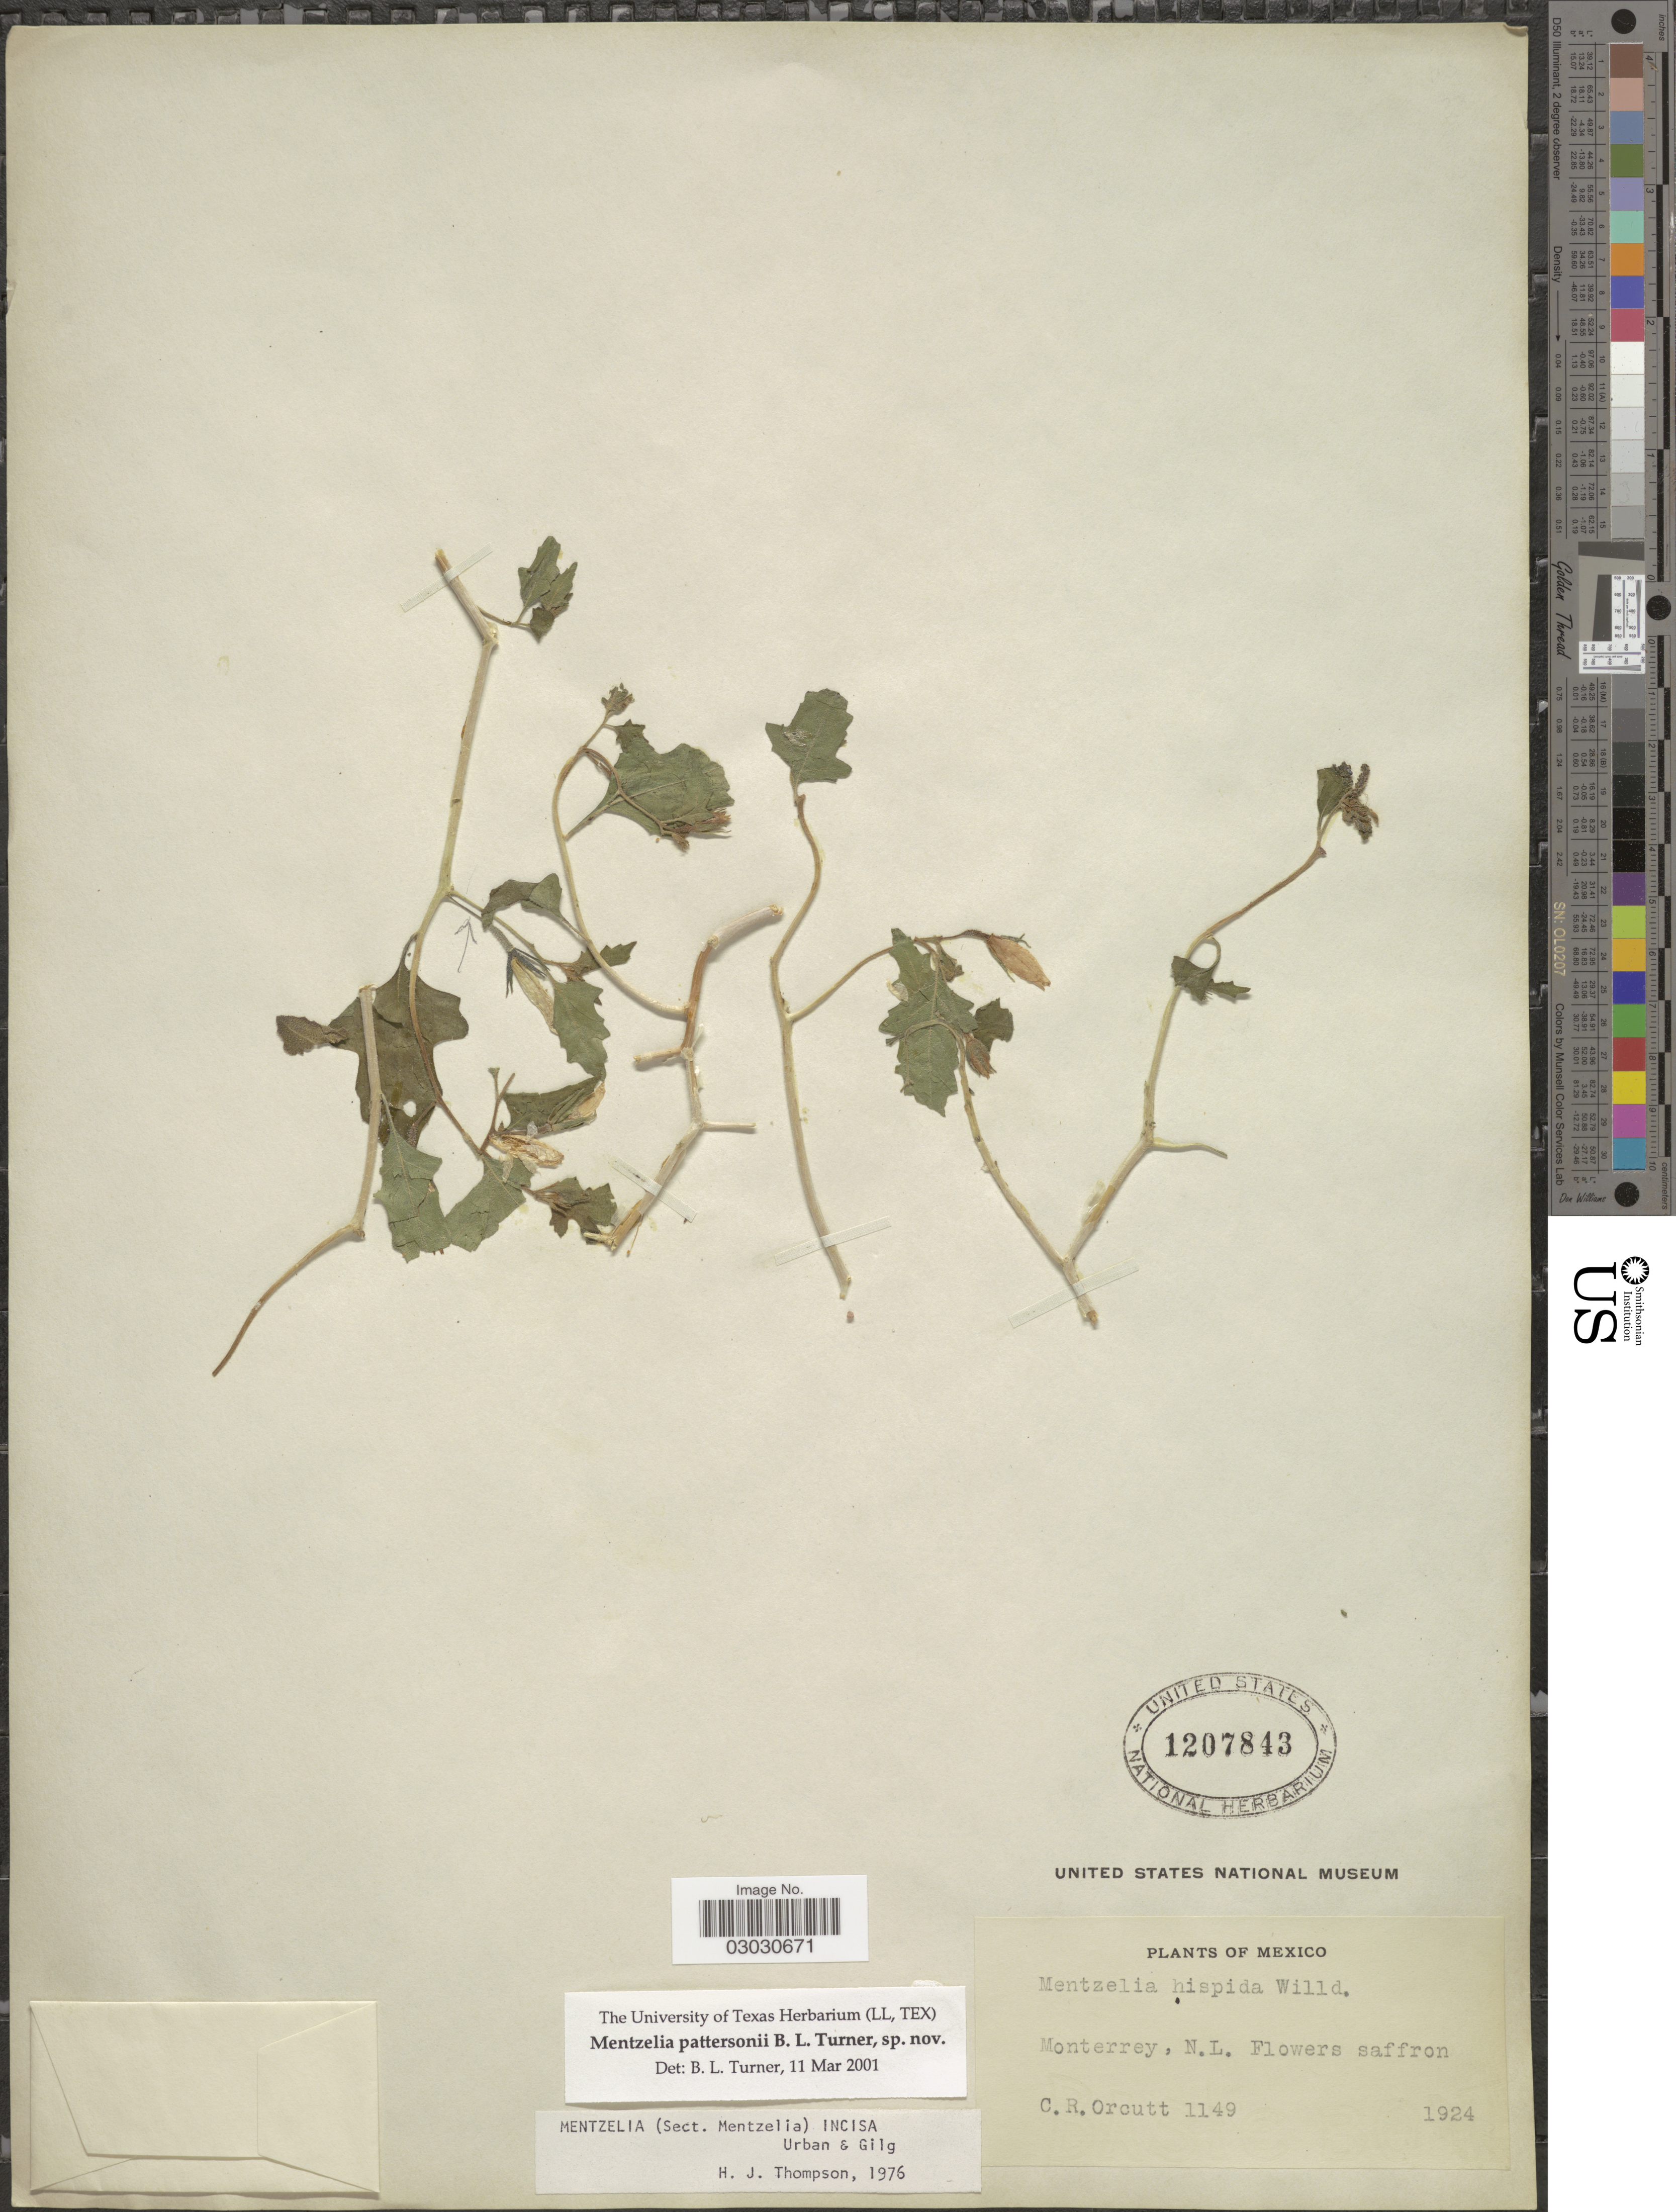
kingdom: Plantae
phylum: Tracheophyta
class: Magnoliopsida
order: Cornales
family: Loasaceae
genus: Mentzelia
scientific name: Mentzelia pattersonii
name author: B.L. Turner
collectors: C. R. Orcutt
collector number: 1149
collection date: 1924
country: Mexico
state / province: Nuevo León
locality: Monterrey, N. L.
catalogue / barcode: US 1207843